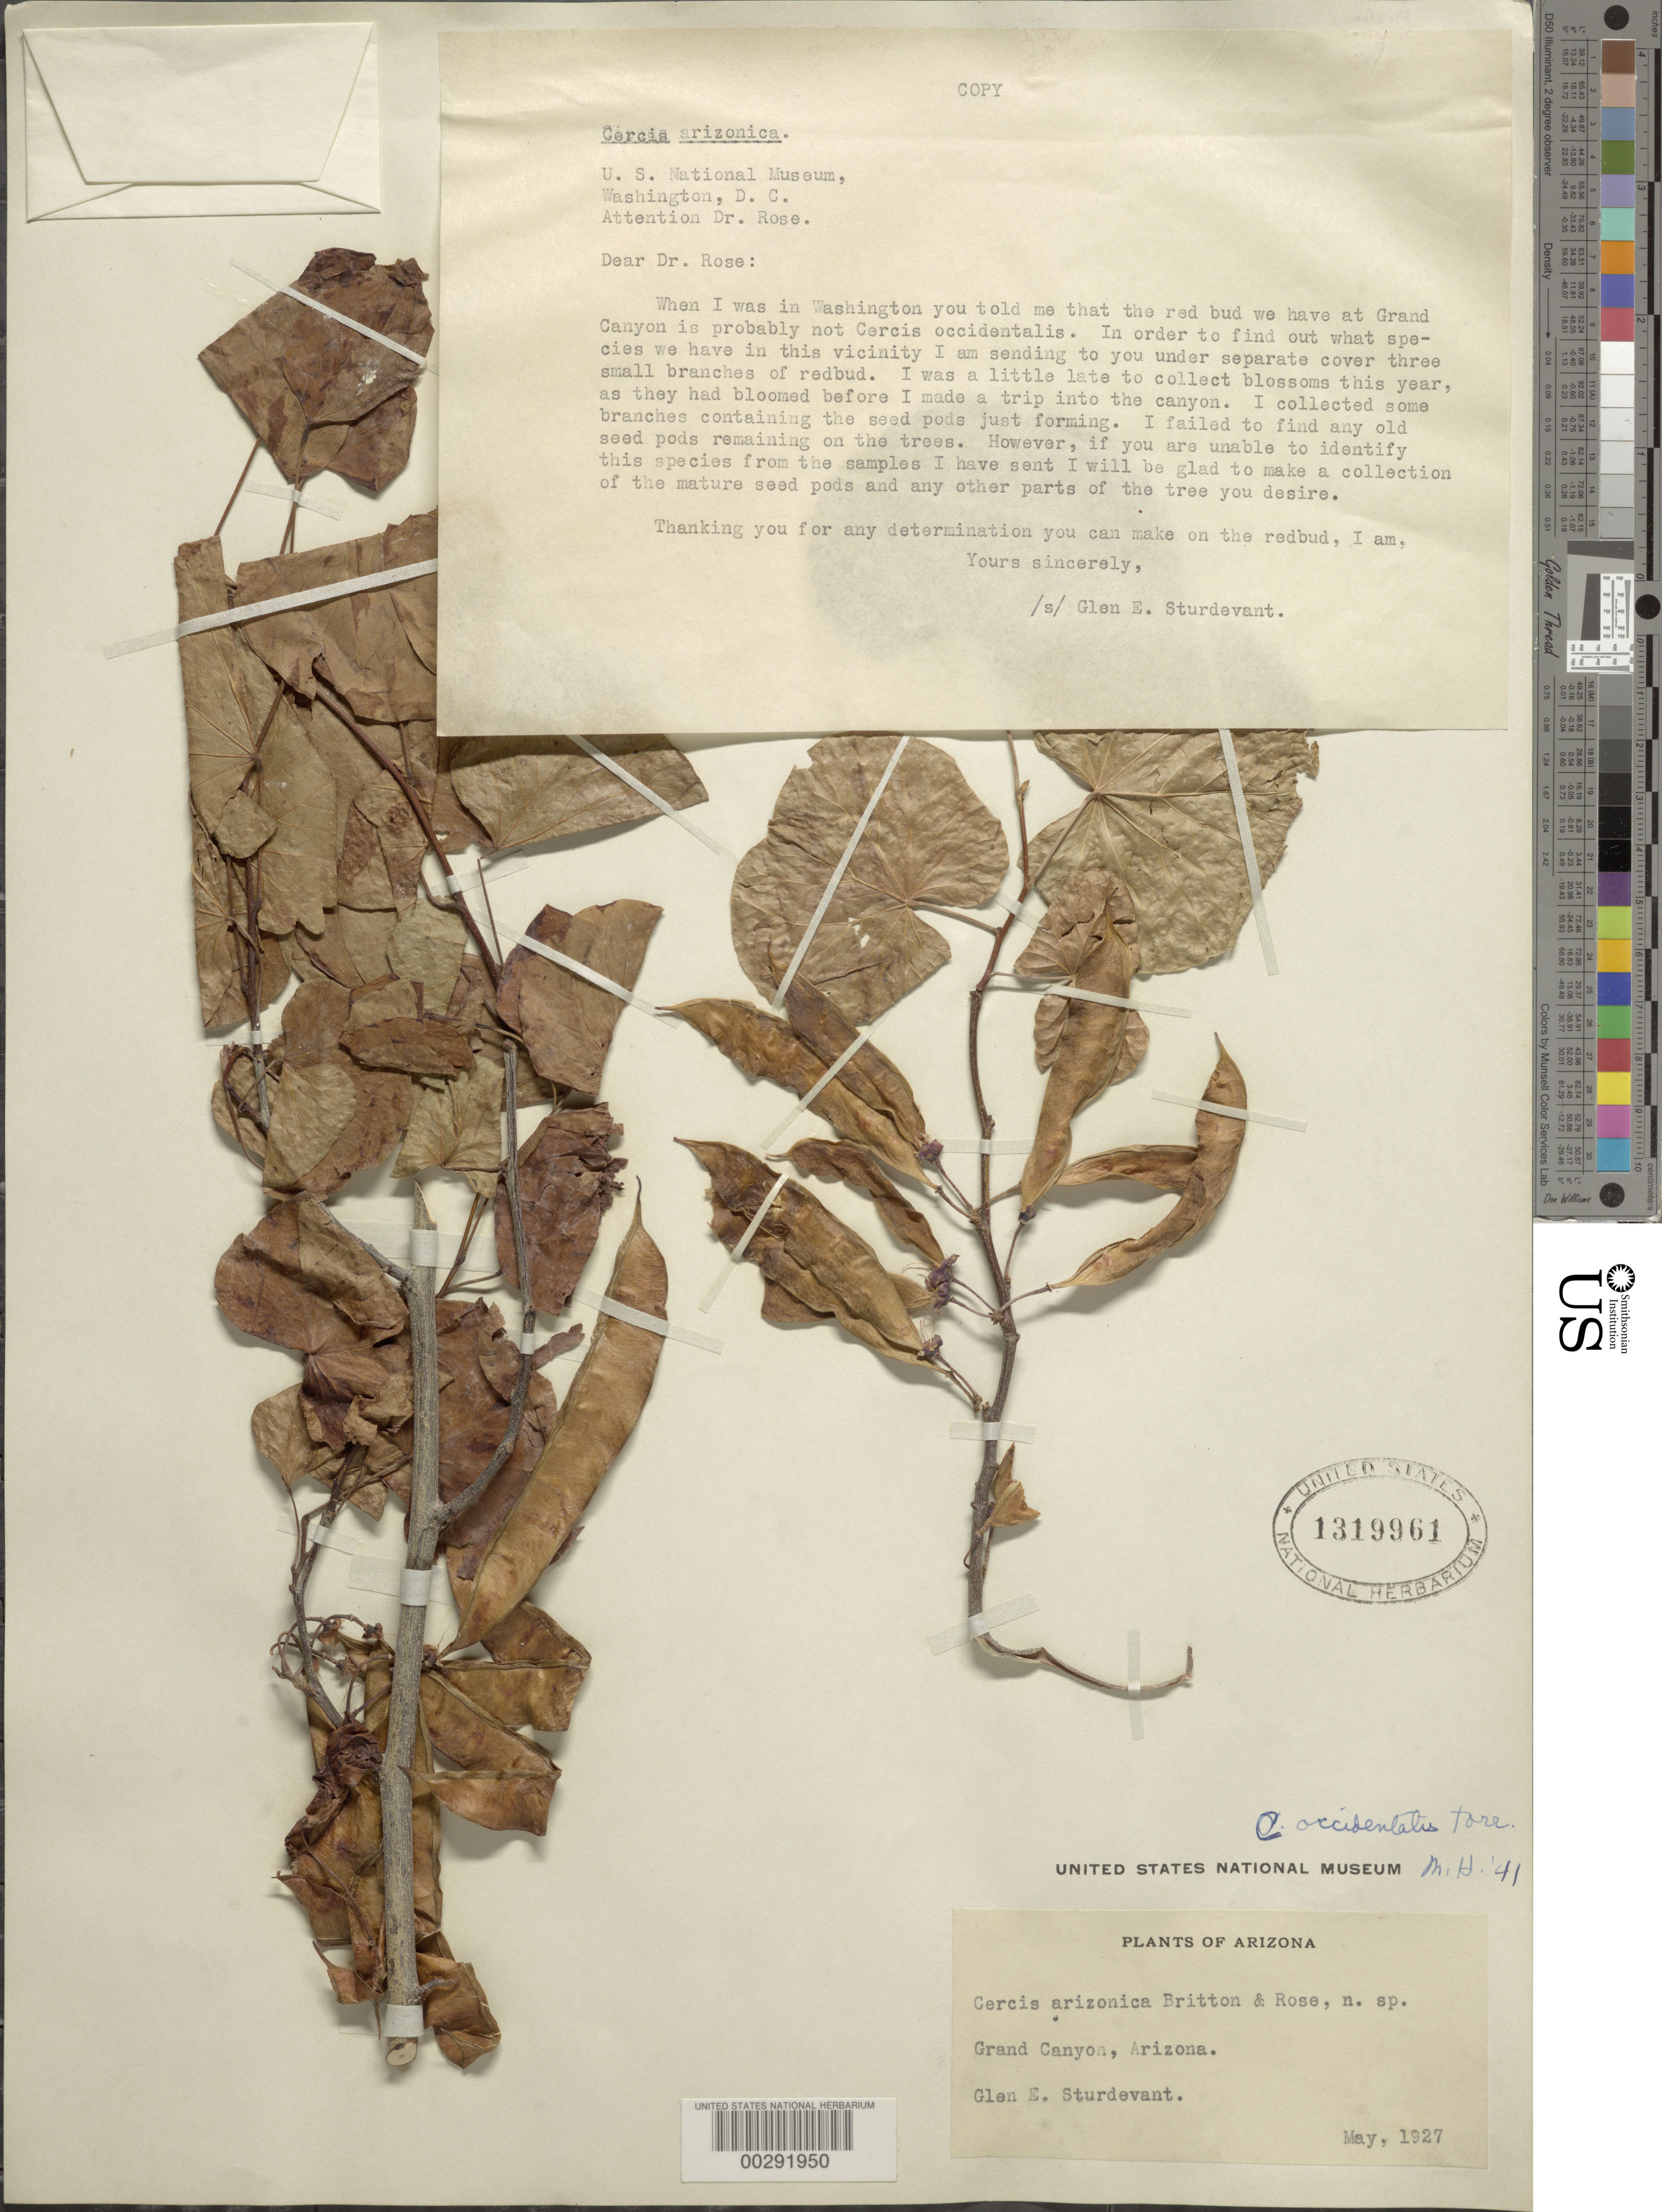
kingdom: Plantae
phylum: Tracheophyta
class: Magnoliopsida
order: Fabales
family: Fabaceae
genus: Cercis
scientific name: Cercis occidentalis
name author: Torr. ex A. Gray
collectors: G. Sturdevant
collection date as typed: May 1927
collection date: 1927-05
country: United States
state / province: Arizona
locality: Grand canyon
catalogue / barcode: US 1319961